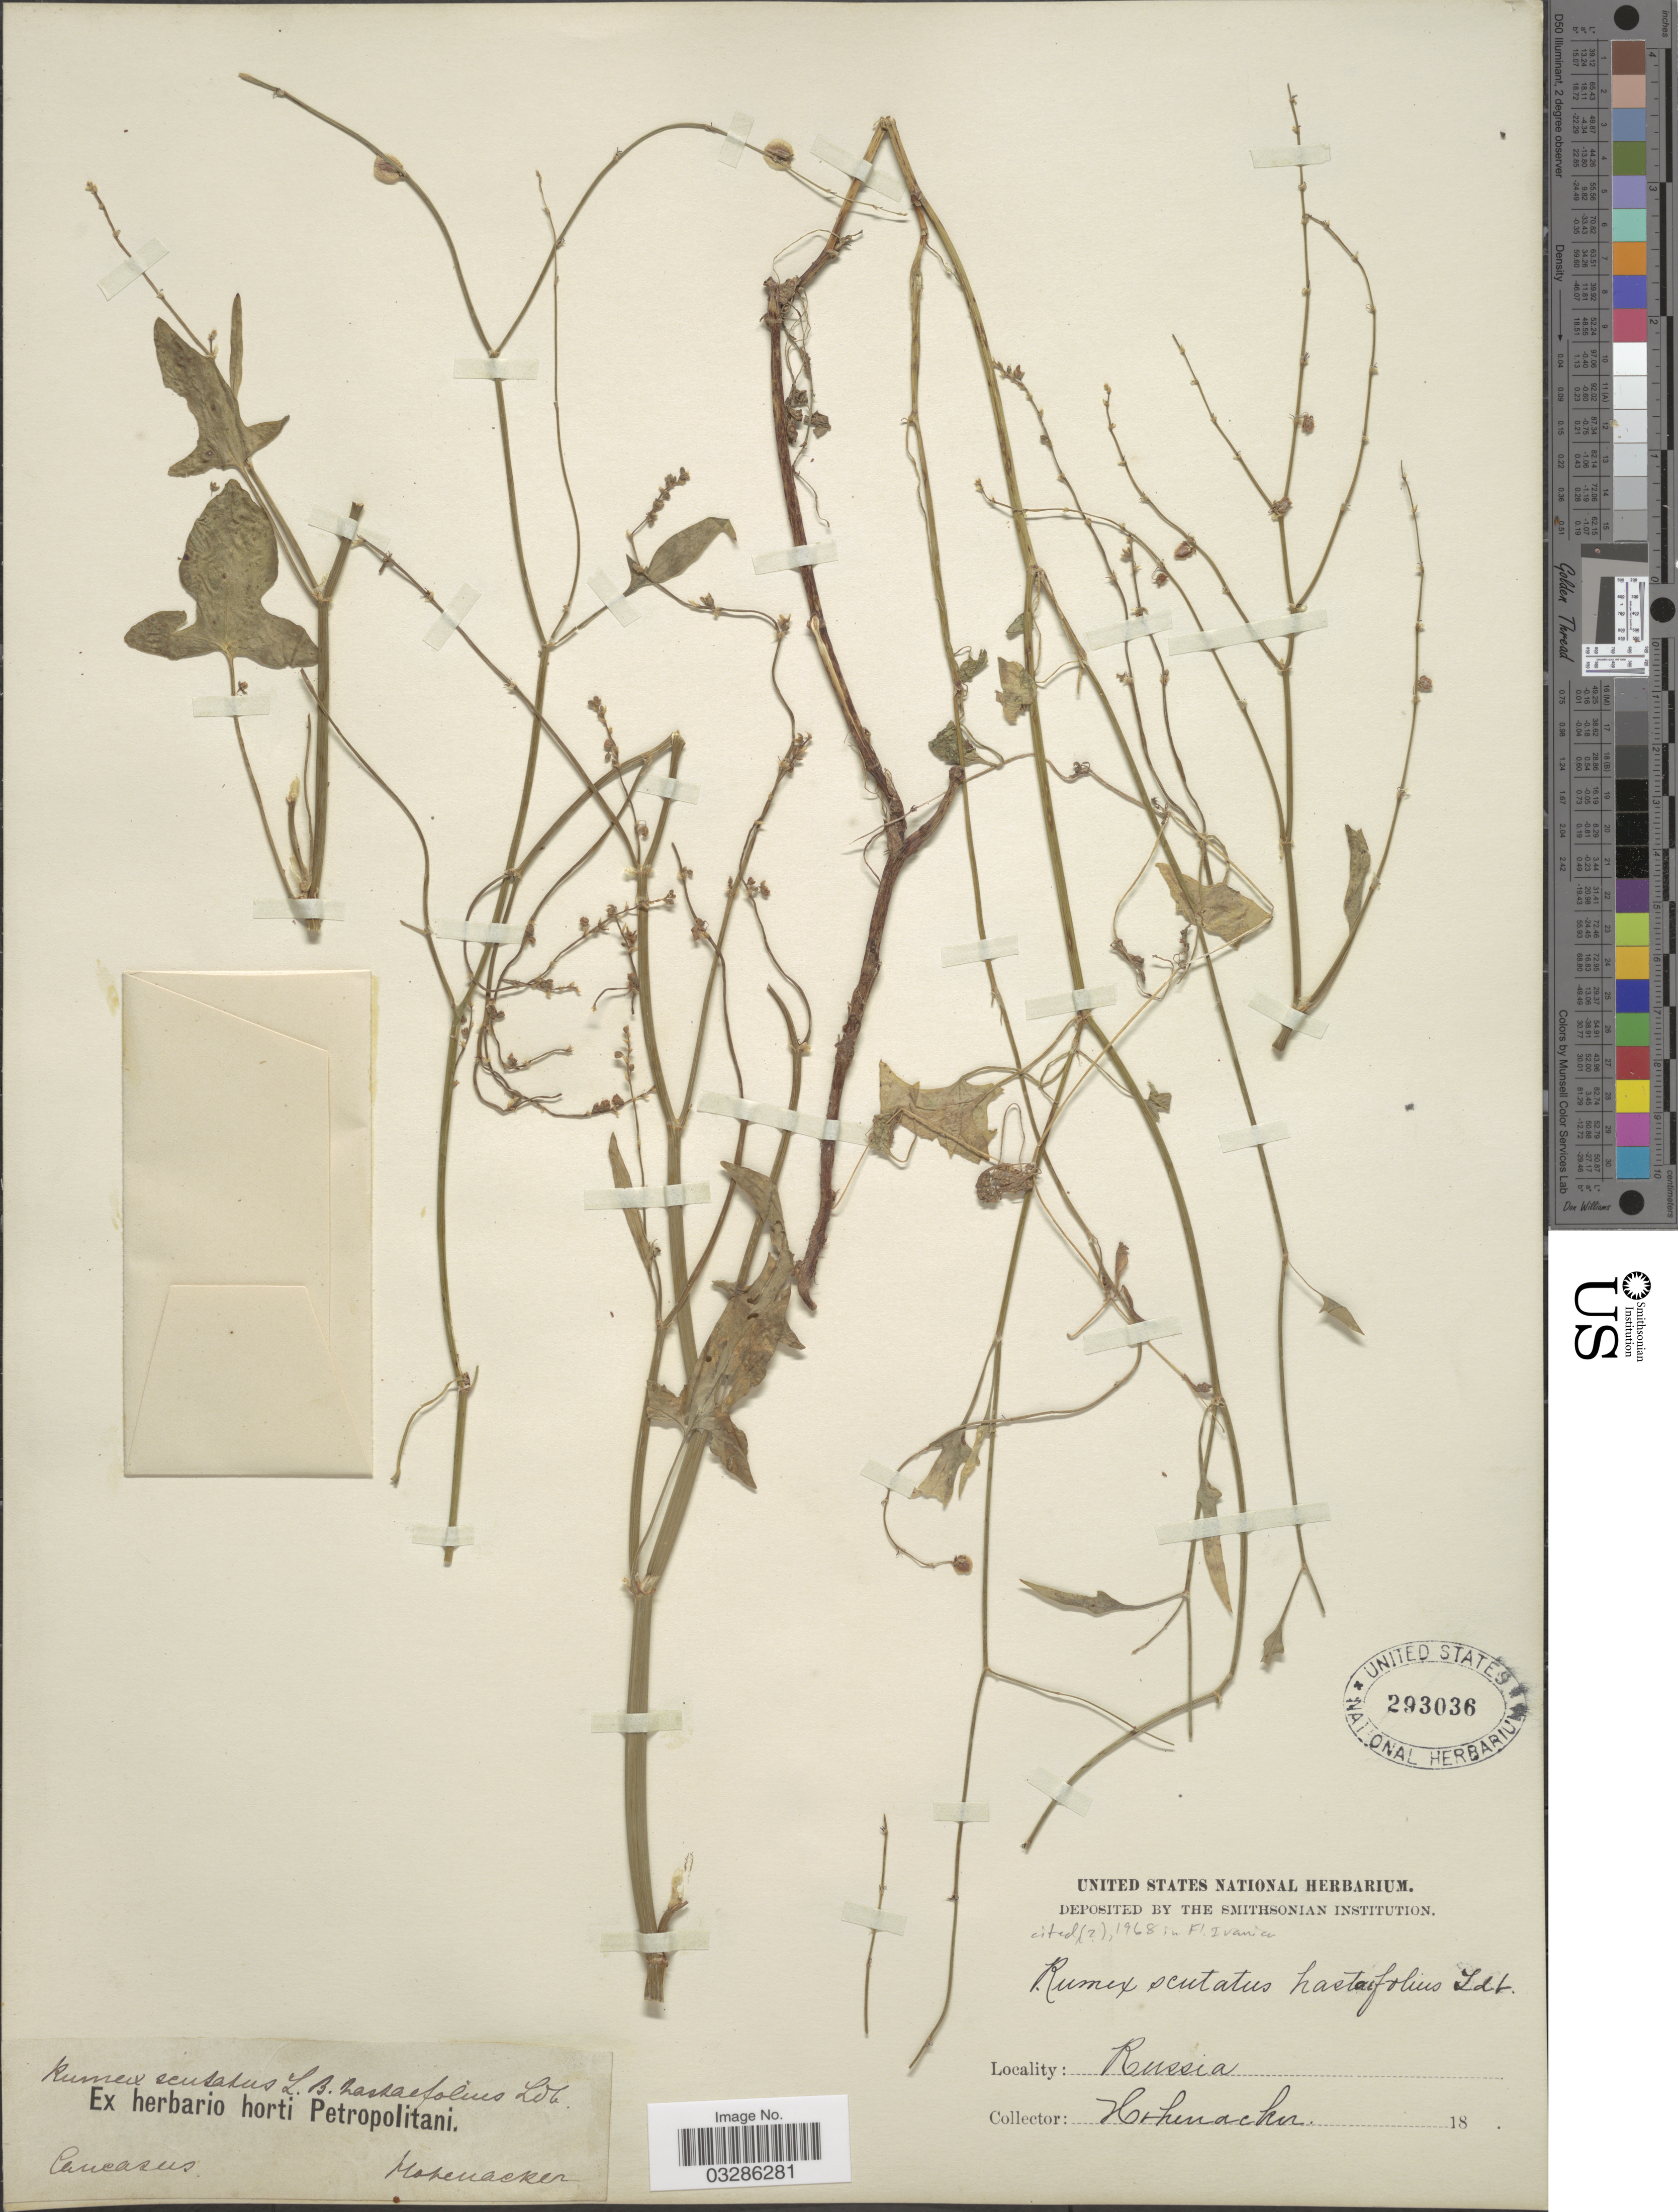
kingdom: Plantae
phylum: Tracheophyta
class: Magnoliopsida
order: Caryophyllales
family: Polygonaceae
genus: Rumex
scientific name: Rumex scutatus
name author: L.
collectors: Hohenacker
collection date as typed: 18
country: Russian Federation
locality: Russia. Caucasus.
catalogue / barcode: US 293036